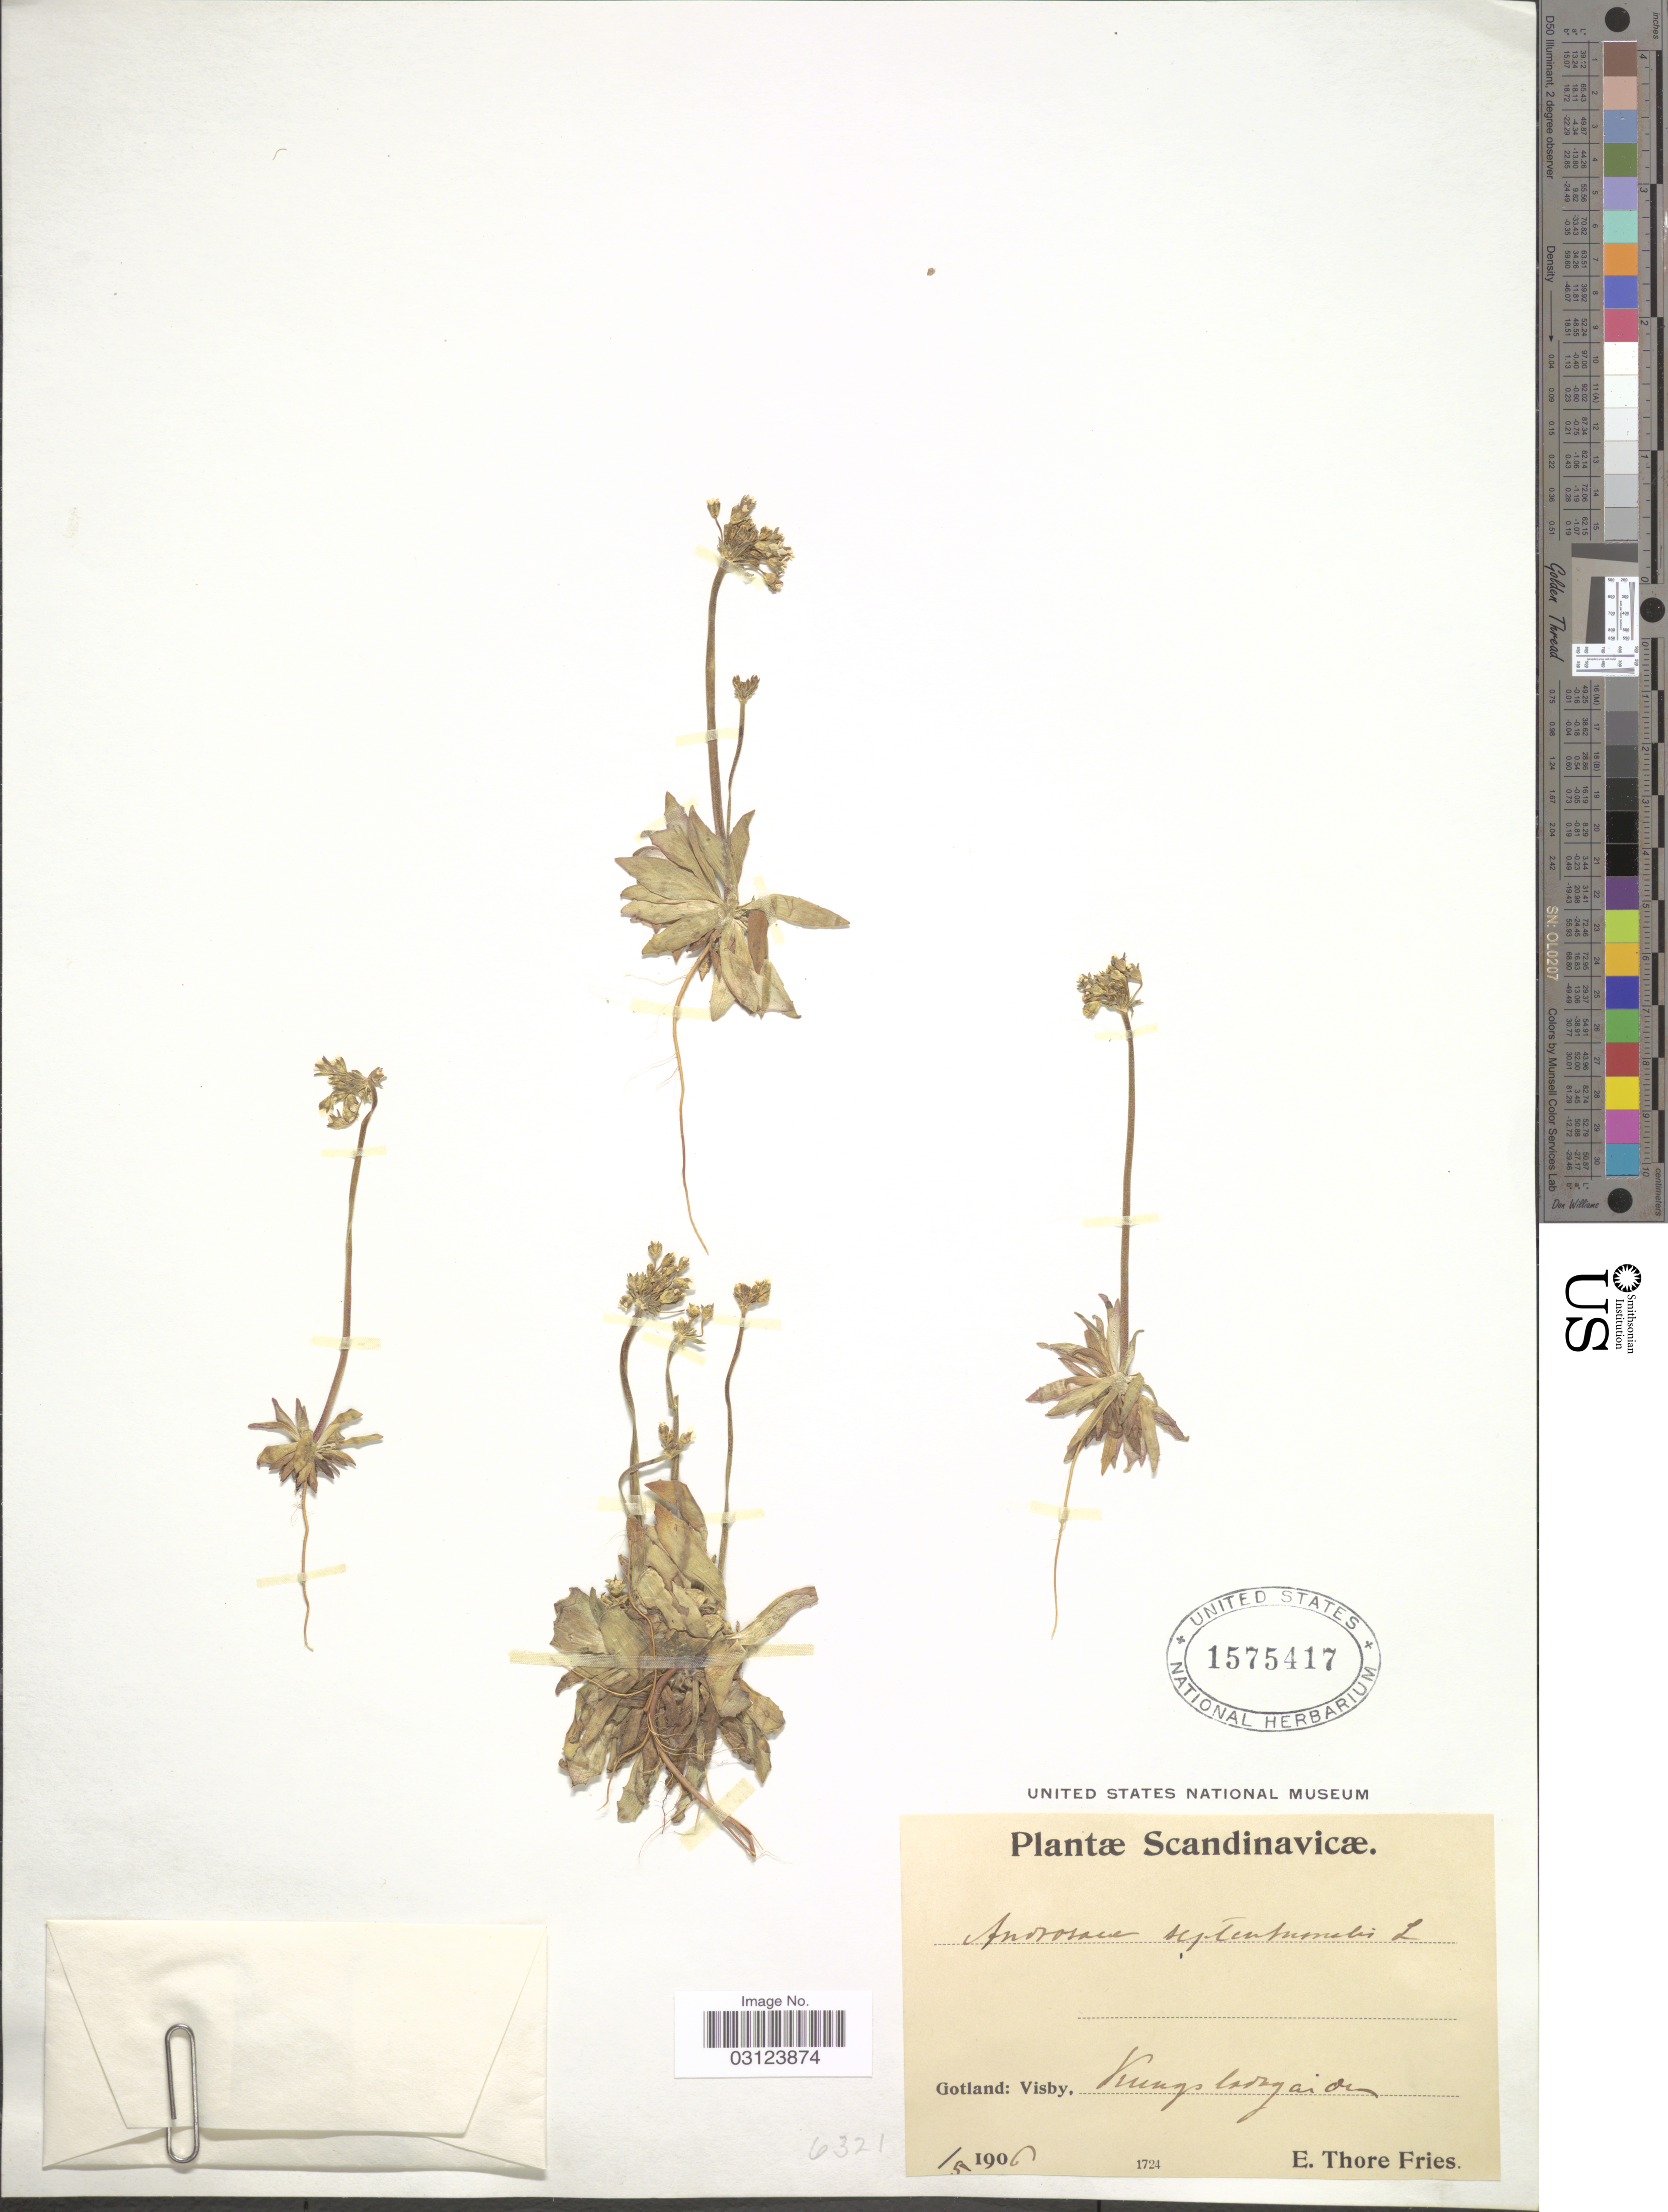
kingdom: Plantae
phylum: Tracheophyta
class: Magnoliopsida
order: Ericales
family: Primulaceae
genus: Androsace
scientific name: Androsace septentrionalis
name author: L.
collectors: E. Fries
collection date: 1906-05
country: Sweden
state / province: Gotland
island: Gotland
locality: Scandinavicae, Gotland: Visby, [illegible text]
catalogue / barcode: US 1575417